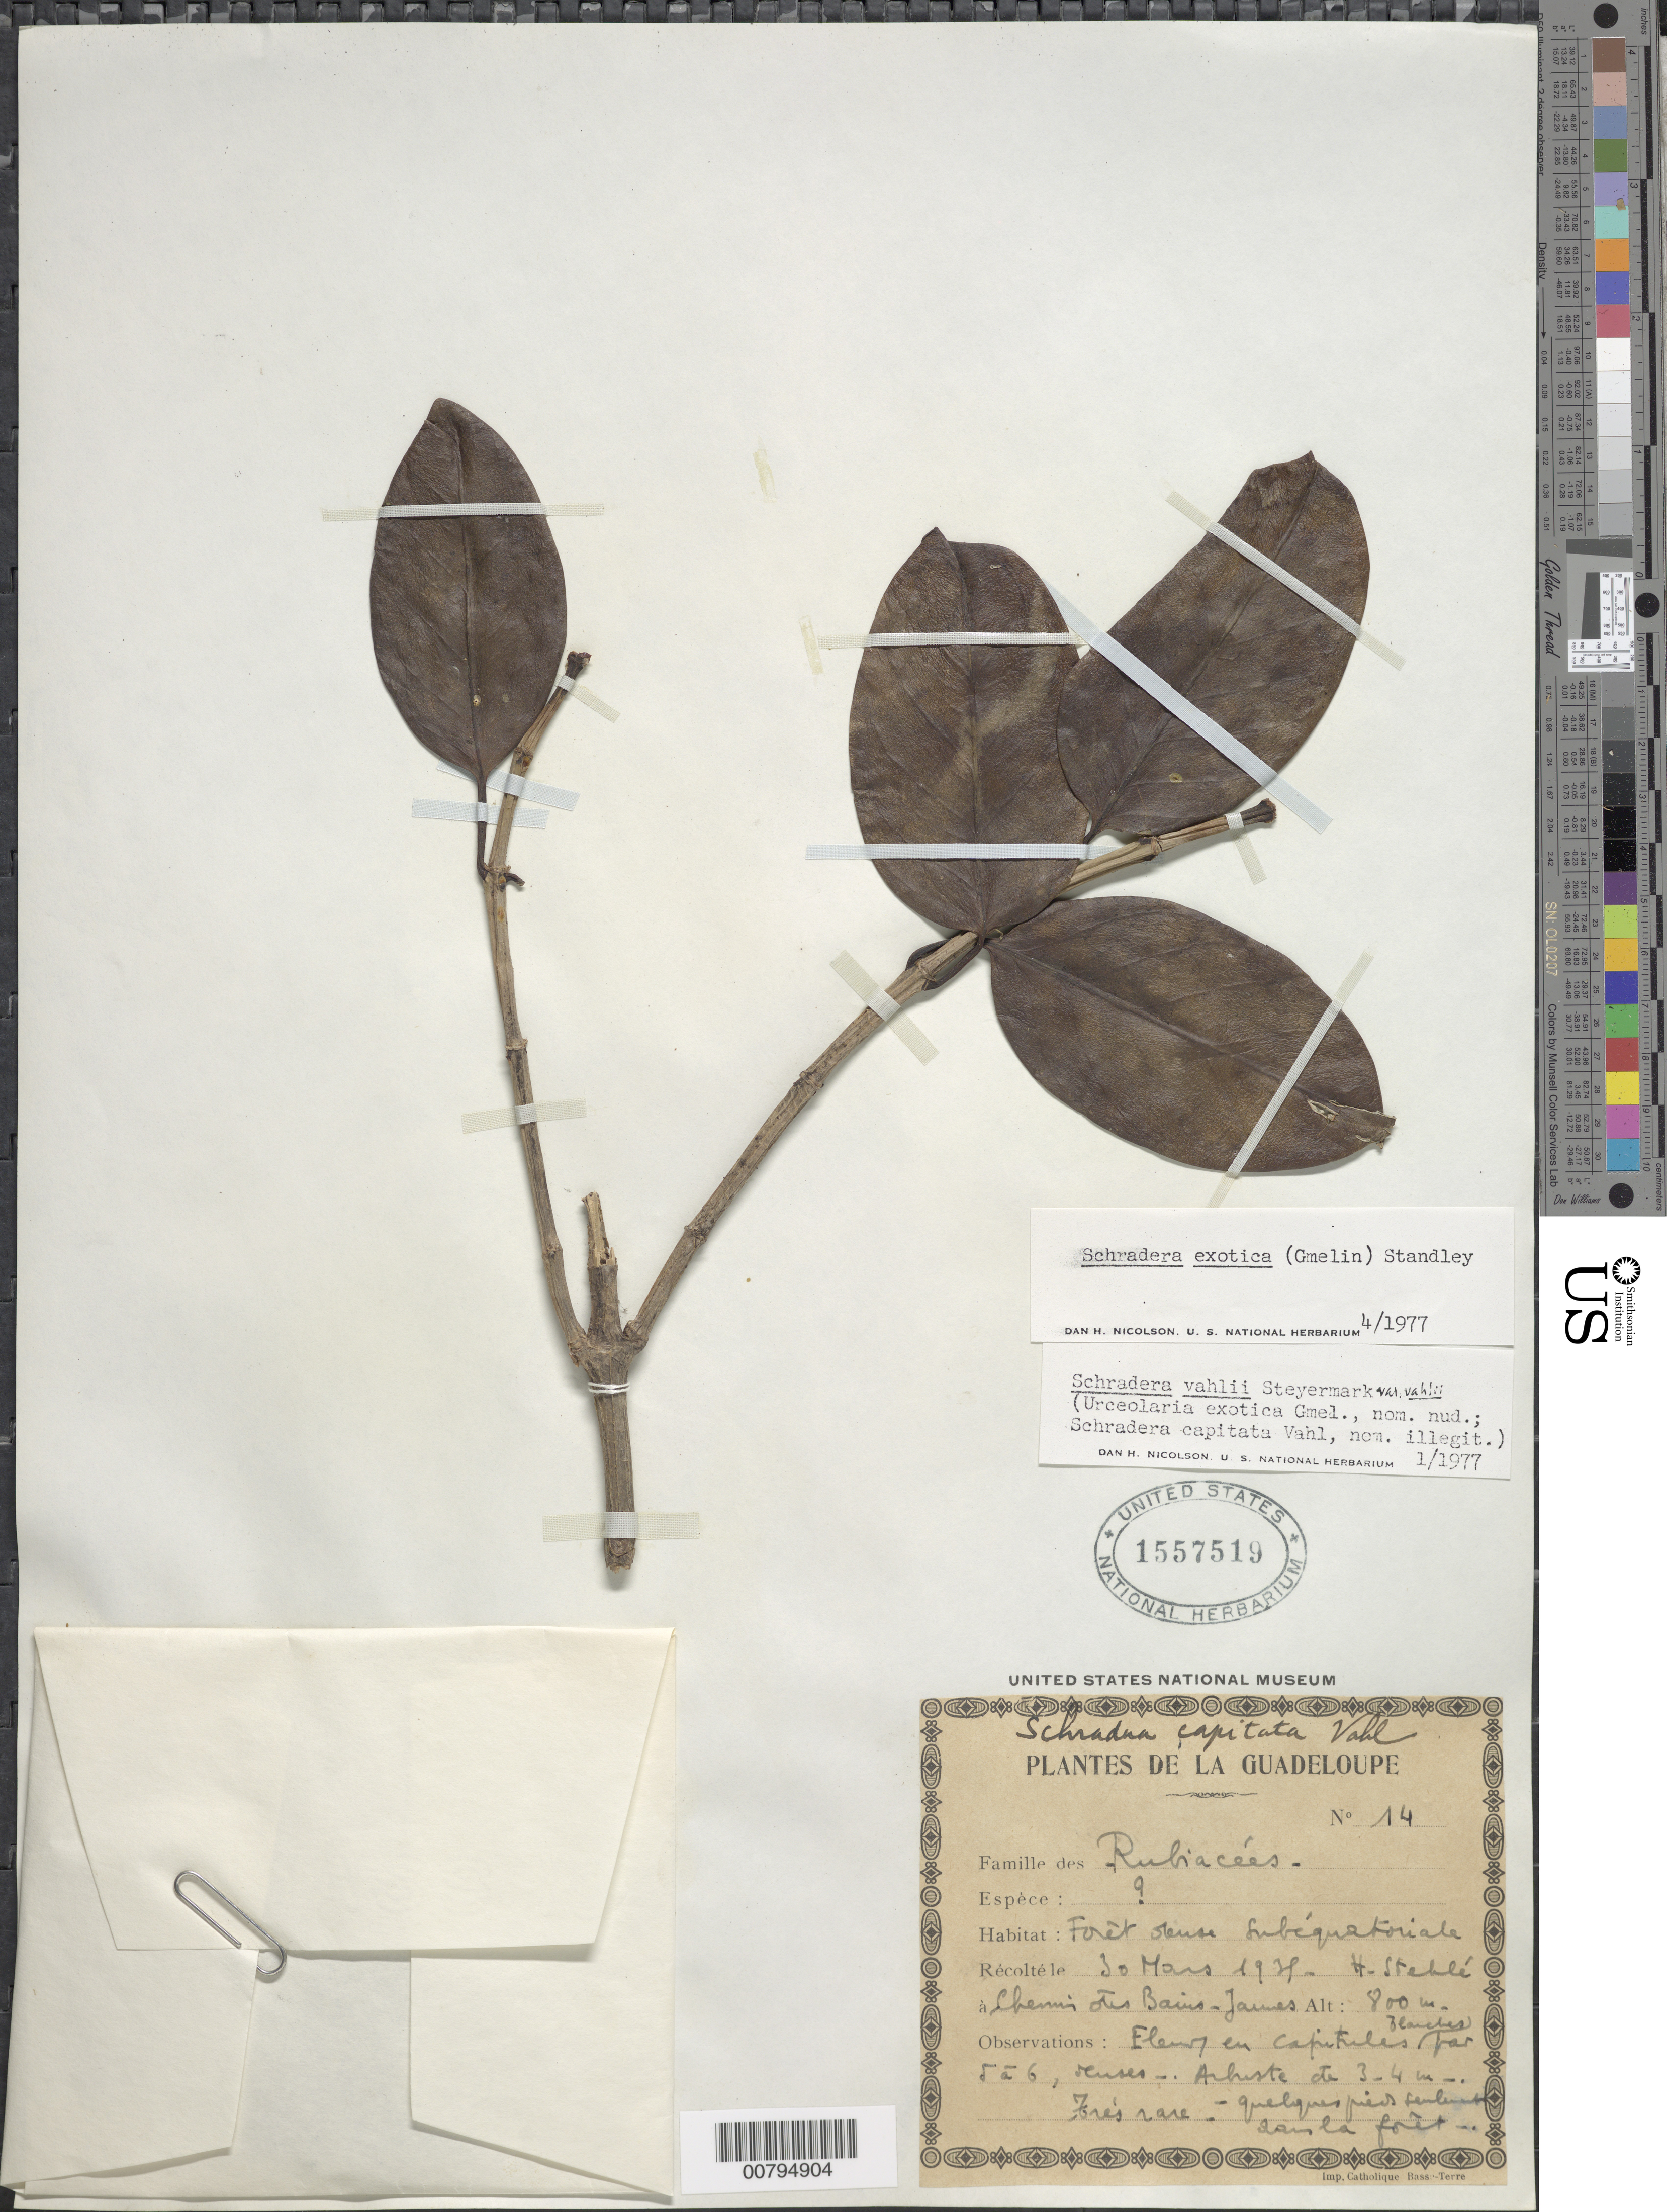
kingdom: Plantae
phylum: Tracheophyta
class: Magnoliopsida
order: Gentianales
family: Rubiaceae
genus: Schradera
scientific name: Schradera exotica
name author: (J.F. Gmel.) Standl.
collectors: H. Stehlé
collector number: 14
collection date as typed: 30 Mar 1938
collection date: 1938-03-30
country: Guadeloupe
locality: Chemin des Bains-James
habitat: Foret dense subéquatoriale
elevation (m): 800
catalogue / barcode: US 1557519